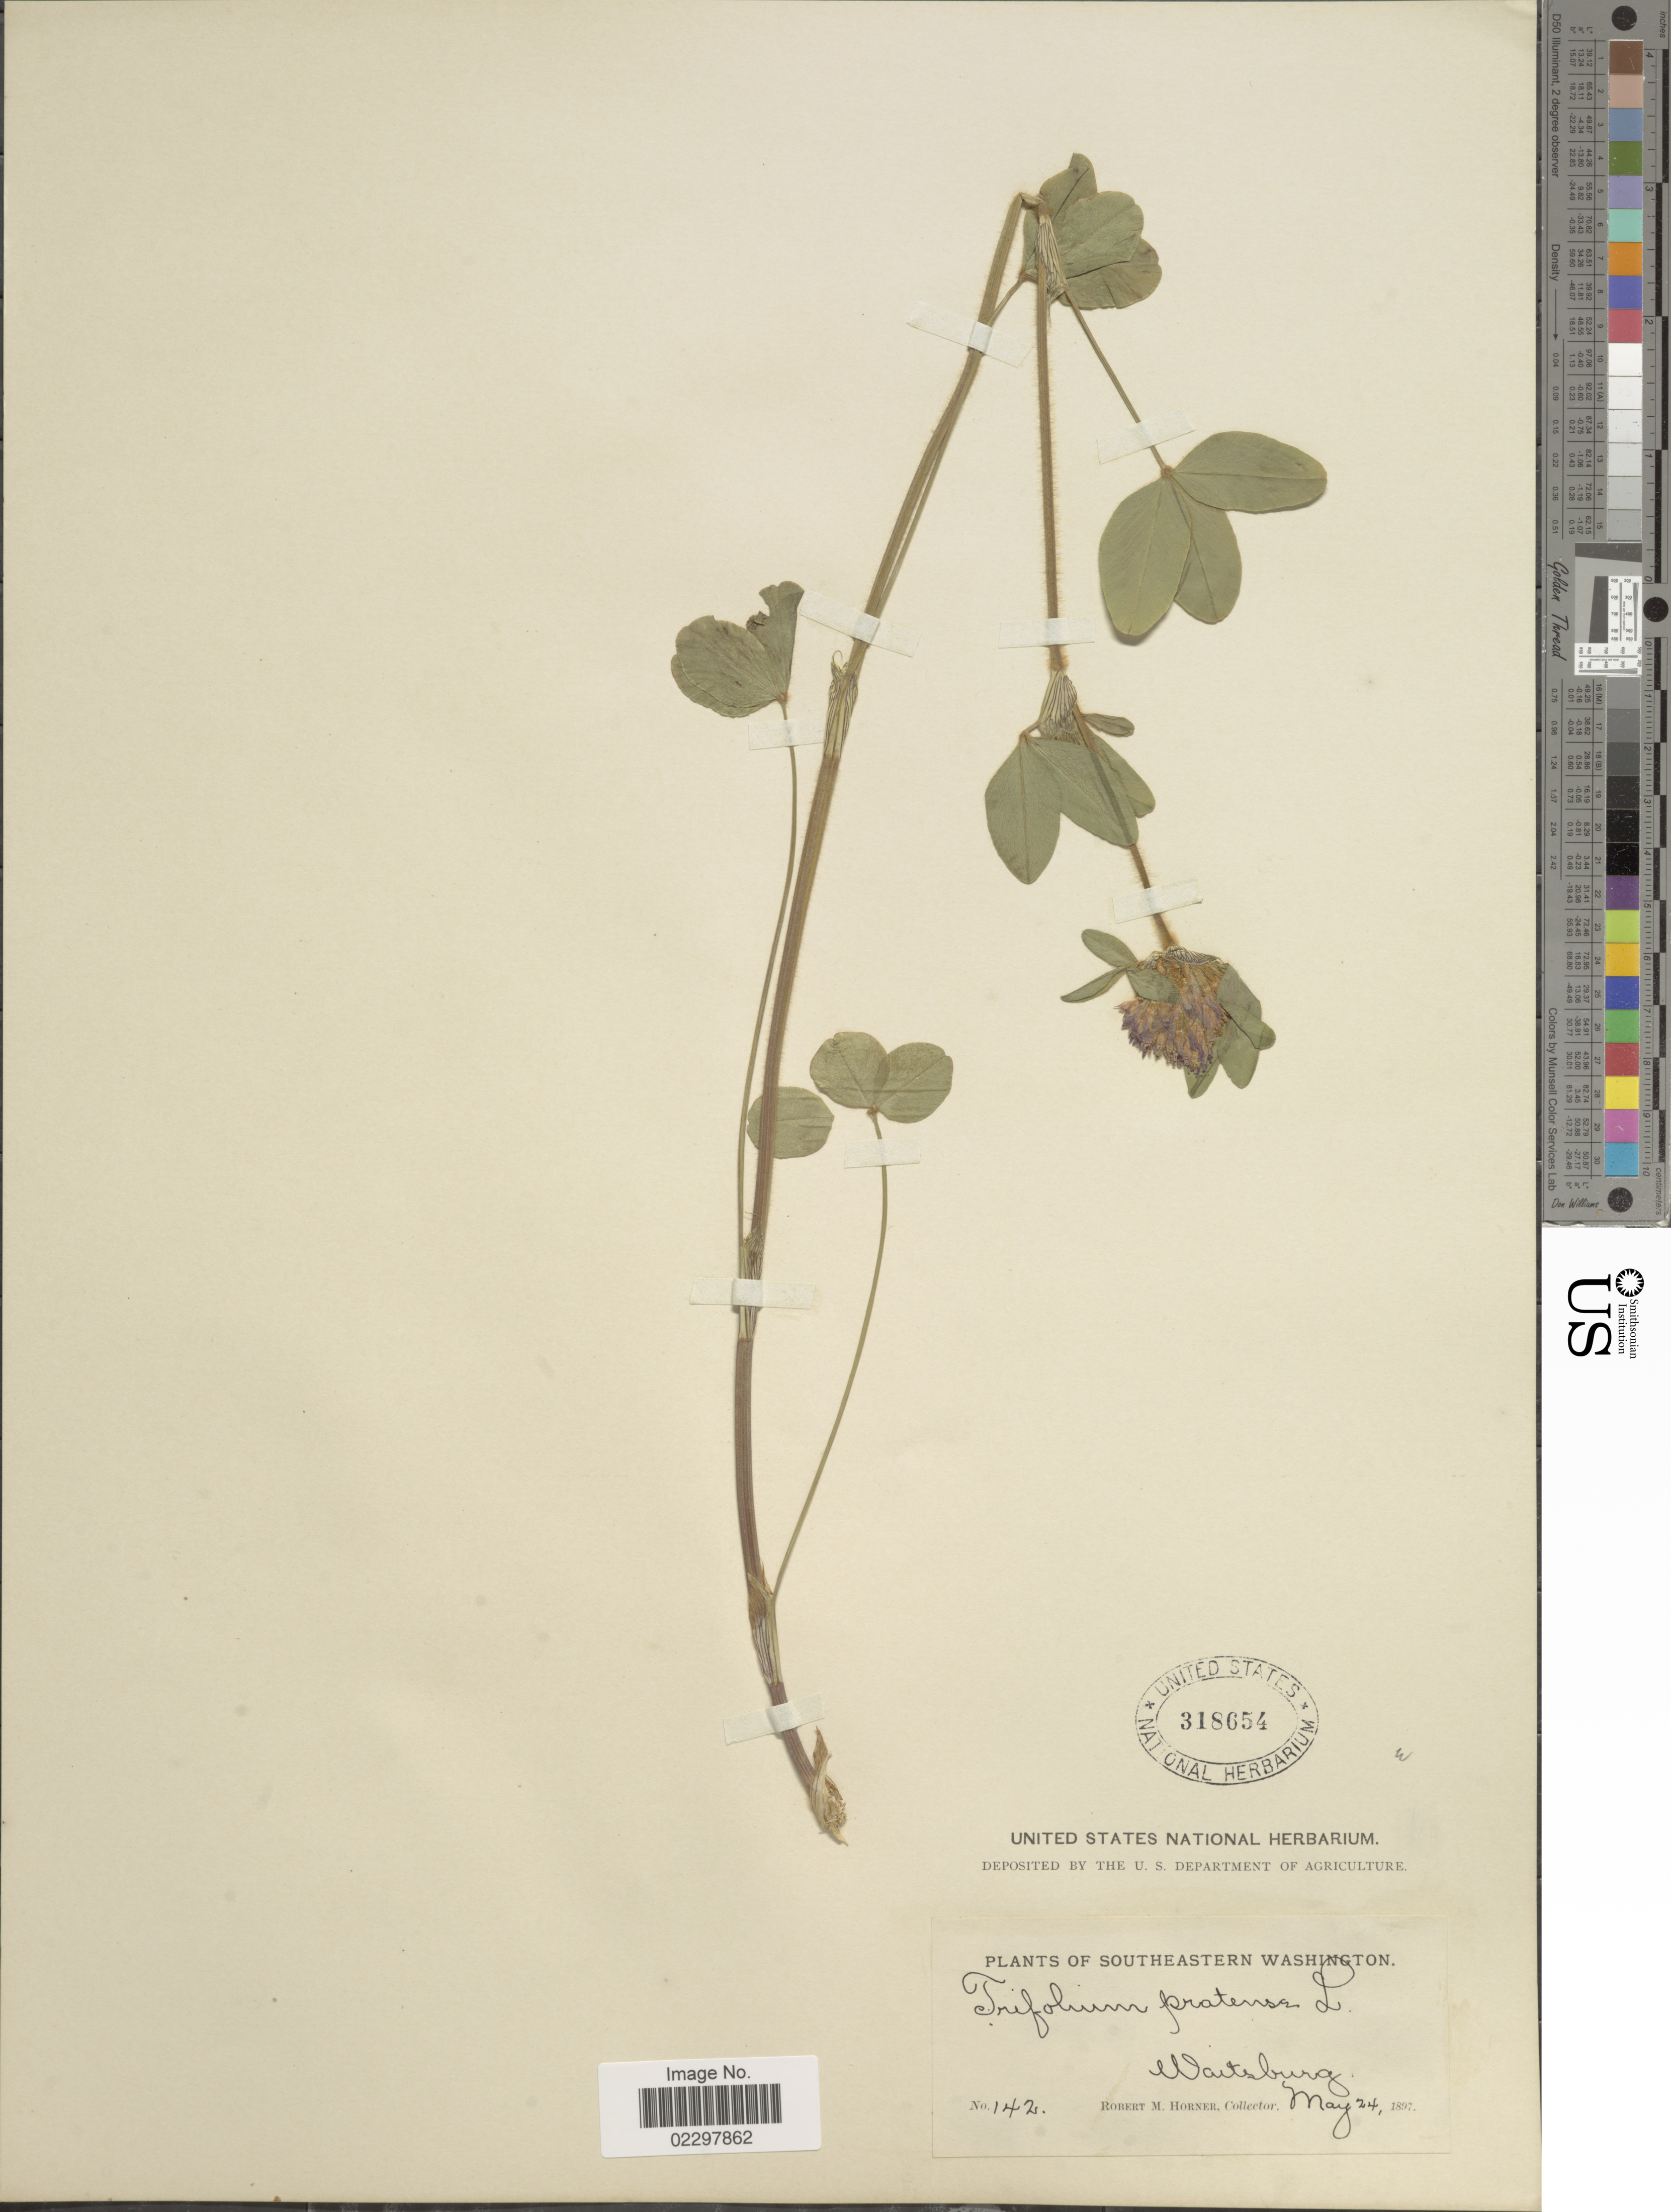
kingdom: Plantae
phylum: Tracheophyta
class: Magnoliopsida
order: Fabales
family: Fabaceae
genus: Trifolium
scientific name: Trifolium pratense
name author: L.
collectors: R. Horner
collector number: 142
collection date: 1897-05-24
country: United States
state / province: Washington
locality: Southeastern Washington, Waitsburg.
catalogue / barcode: US 318654